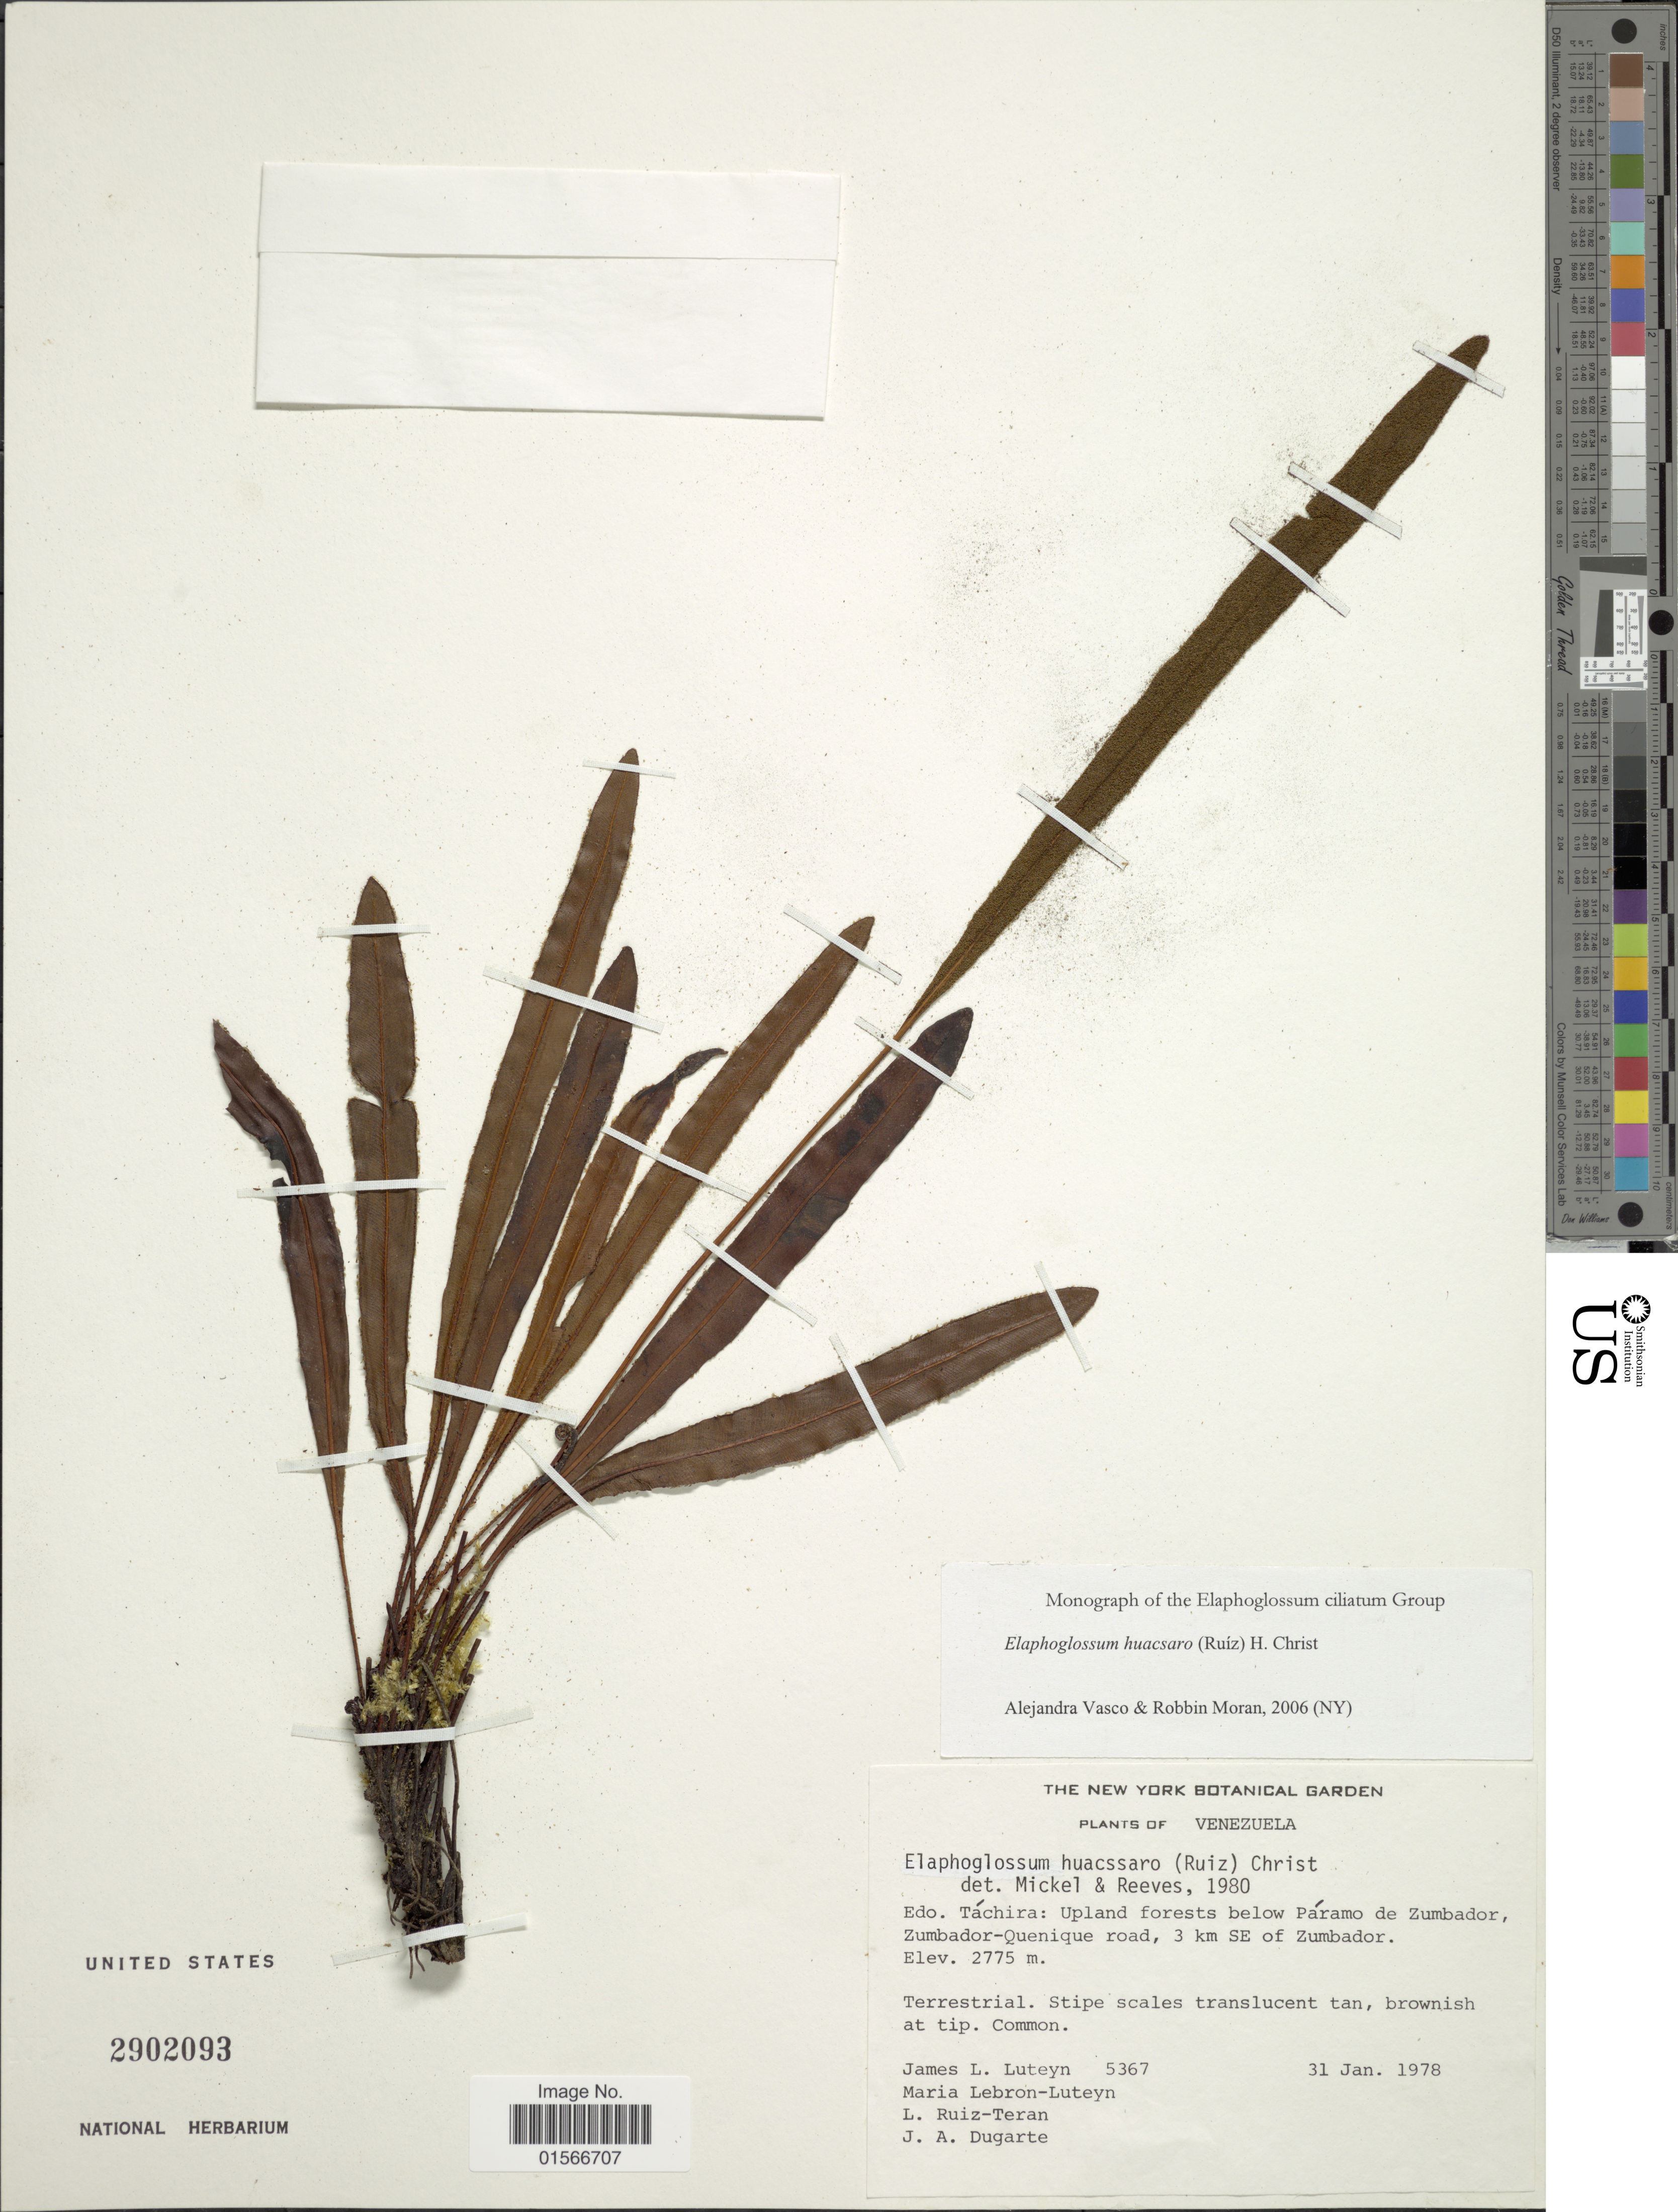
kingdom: Plantae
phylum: Tracheophyta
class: Polypodiopsida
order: Polypodiales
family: Dryopteridaceae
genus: Elaphoglossum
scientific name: Elaphoglossum huacsaro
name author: (Ruiz) Christ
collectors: J. L. Luteyn, M. L. Lebrón-Luteyn, L. Teran & J. Dugarte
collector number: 5367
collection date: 1978-01-31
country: Venezuela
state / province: Tachira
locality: Upland forests below Páramo de Zumbador, Zumbador-Quenique road, 3 km SAE of Zumbador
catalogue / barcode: US 2902093